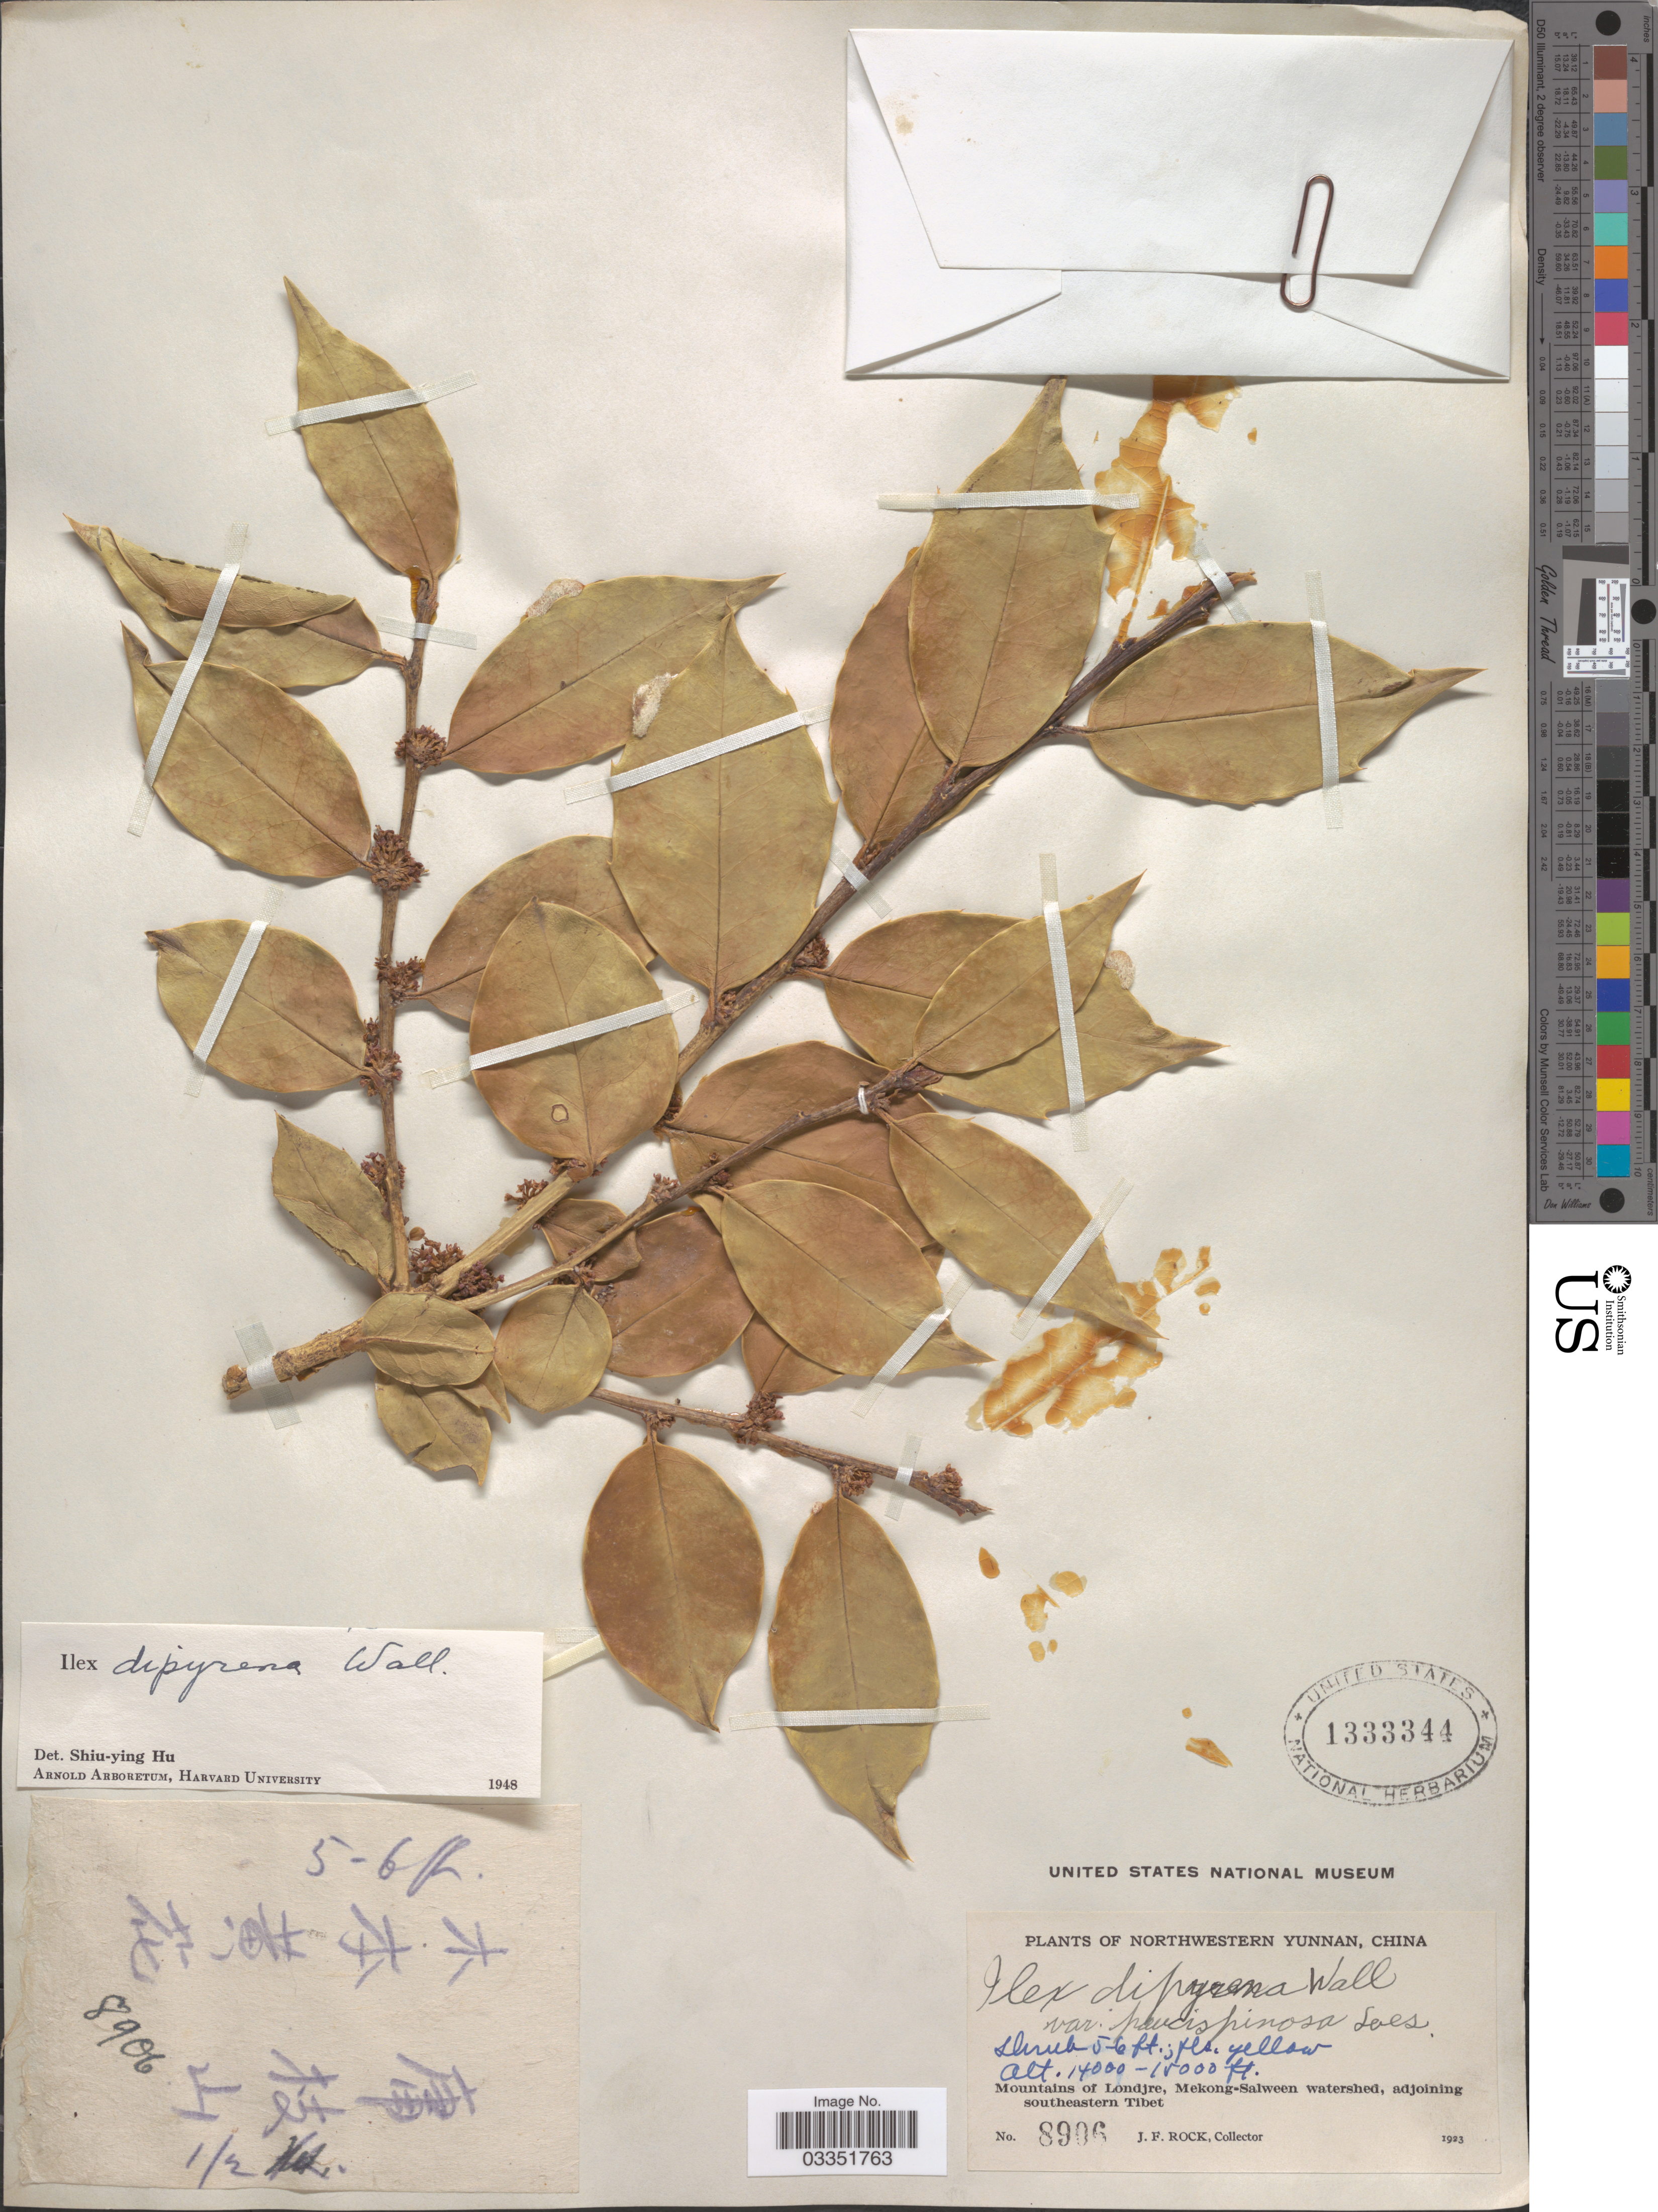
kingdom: Plantae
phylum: Tracheophyta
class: Magnoliopsida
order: Aquifoliales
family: Aquifoliaceae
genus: Ilex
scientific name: Ilex dipyrena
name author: Wall.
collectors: J. Rock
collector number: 8906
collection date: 1923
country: China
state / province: Yunnan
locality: Northwestern Yunnan. Mountains of Londjre, Mekong-Salween watershed, adjoining southeastern Tibet.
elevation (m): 4267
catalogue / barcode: US 1333344